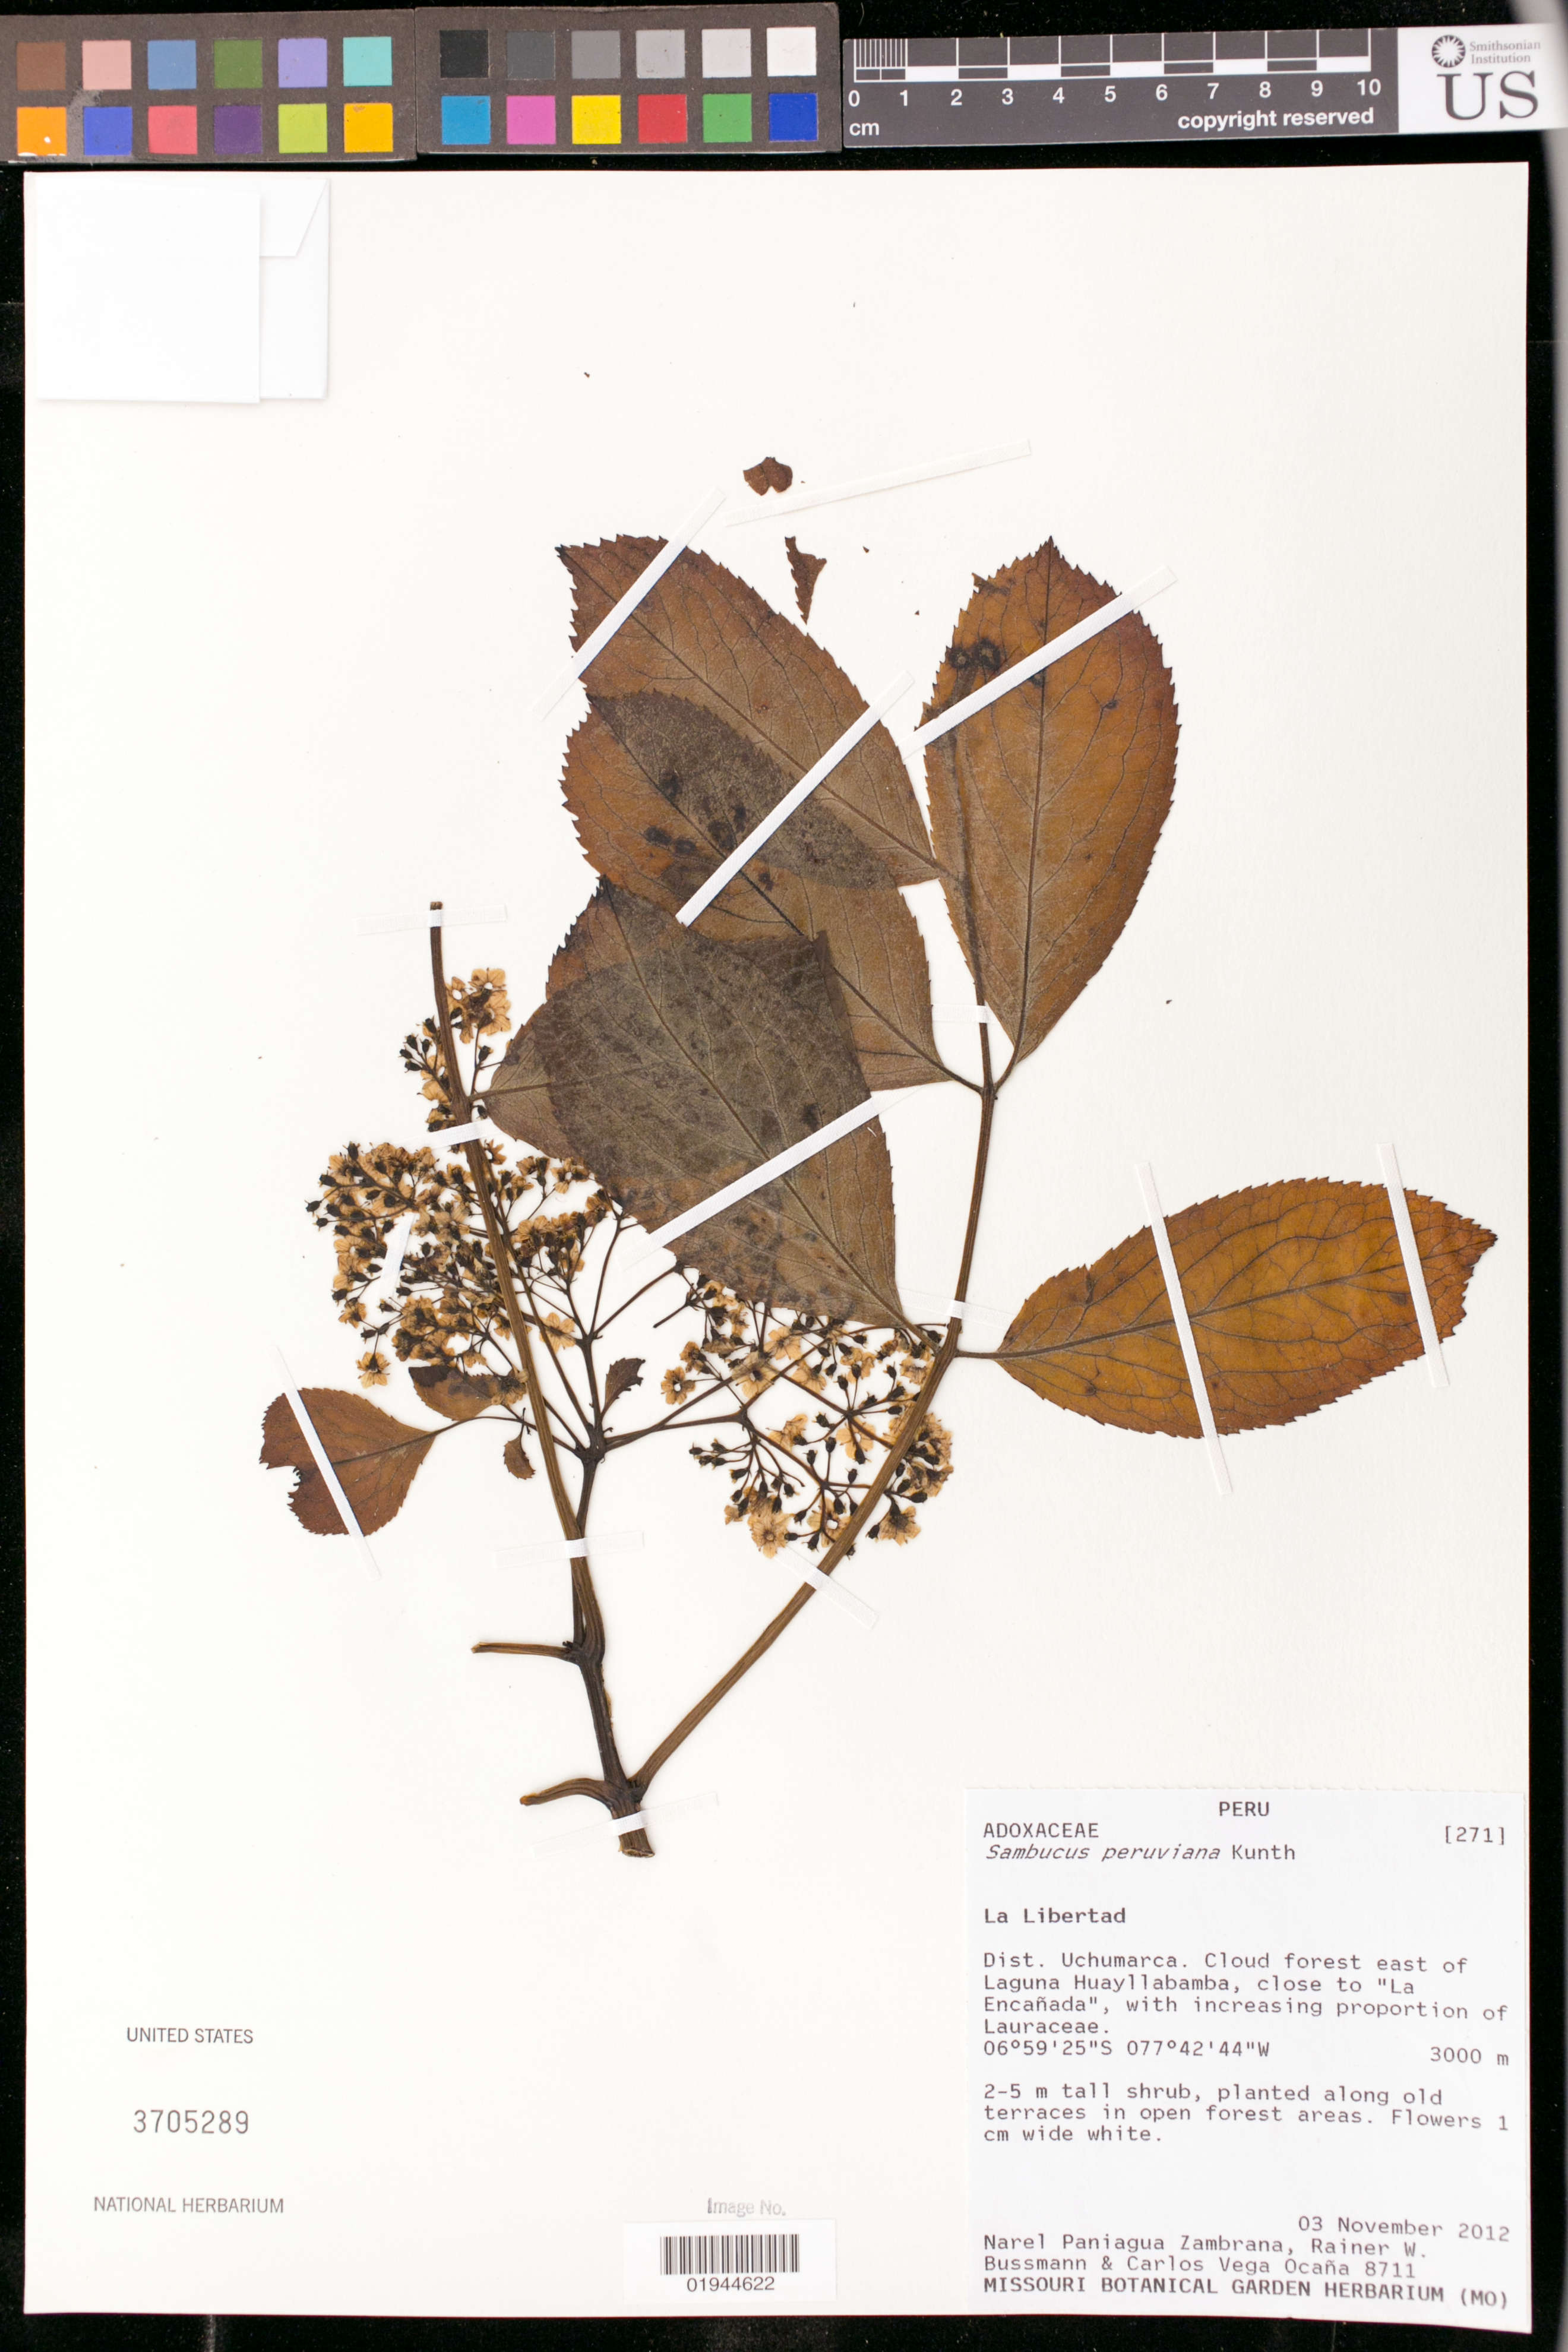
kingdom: Plantae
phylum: Tracheophyta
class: Magnoliopsida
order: Dipsacales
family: Viburnaceae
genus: Sambucus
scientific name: Sambucus peruviana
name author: Kunth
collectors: N. Paniagua Zambrana, R. W. Bussmann & C. Vega Ocaña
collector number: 8711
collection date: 2012-11-03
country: Peru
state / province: La Libertad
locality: Uchumarca District, cloud forest east of Laguna Huayllabamba.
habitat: along old terraces in open forest areas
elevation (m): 3000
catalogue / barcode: US 3705289